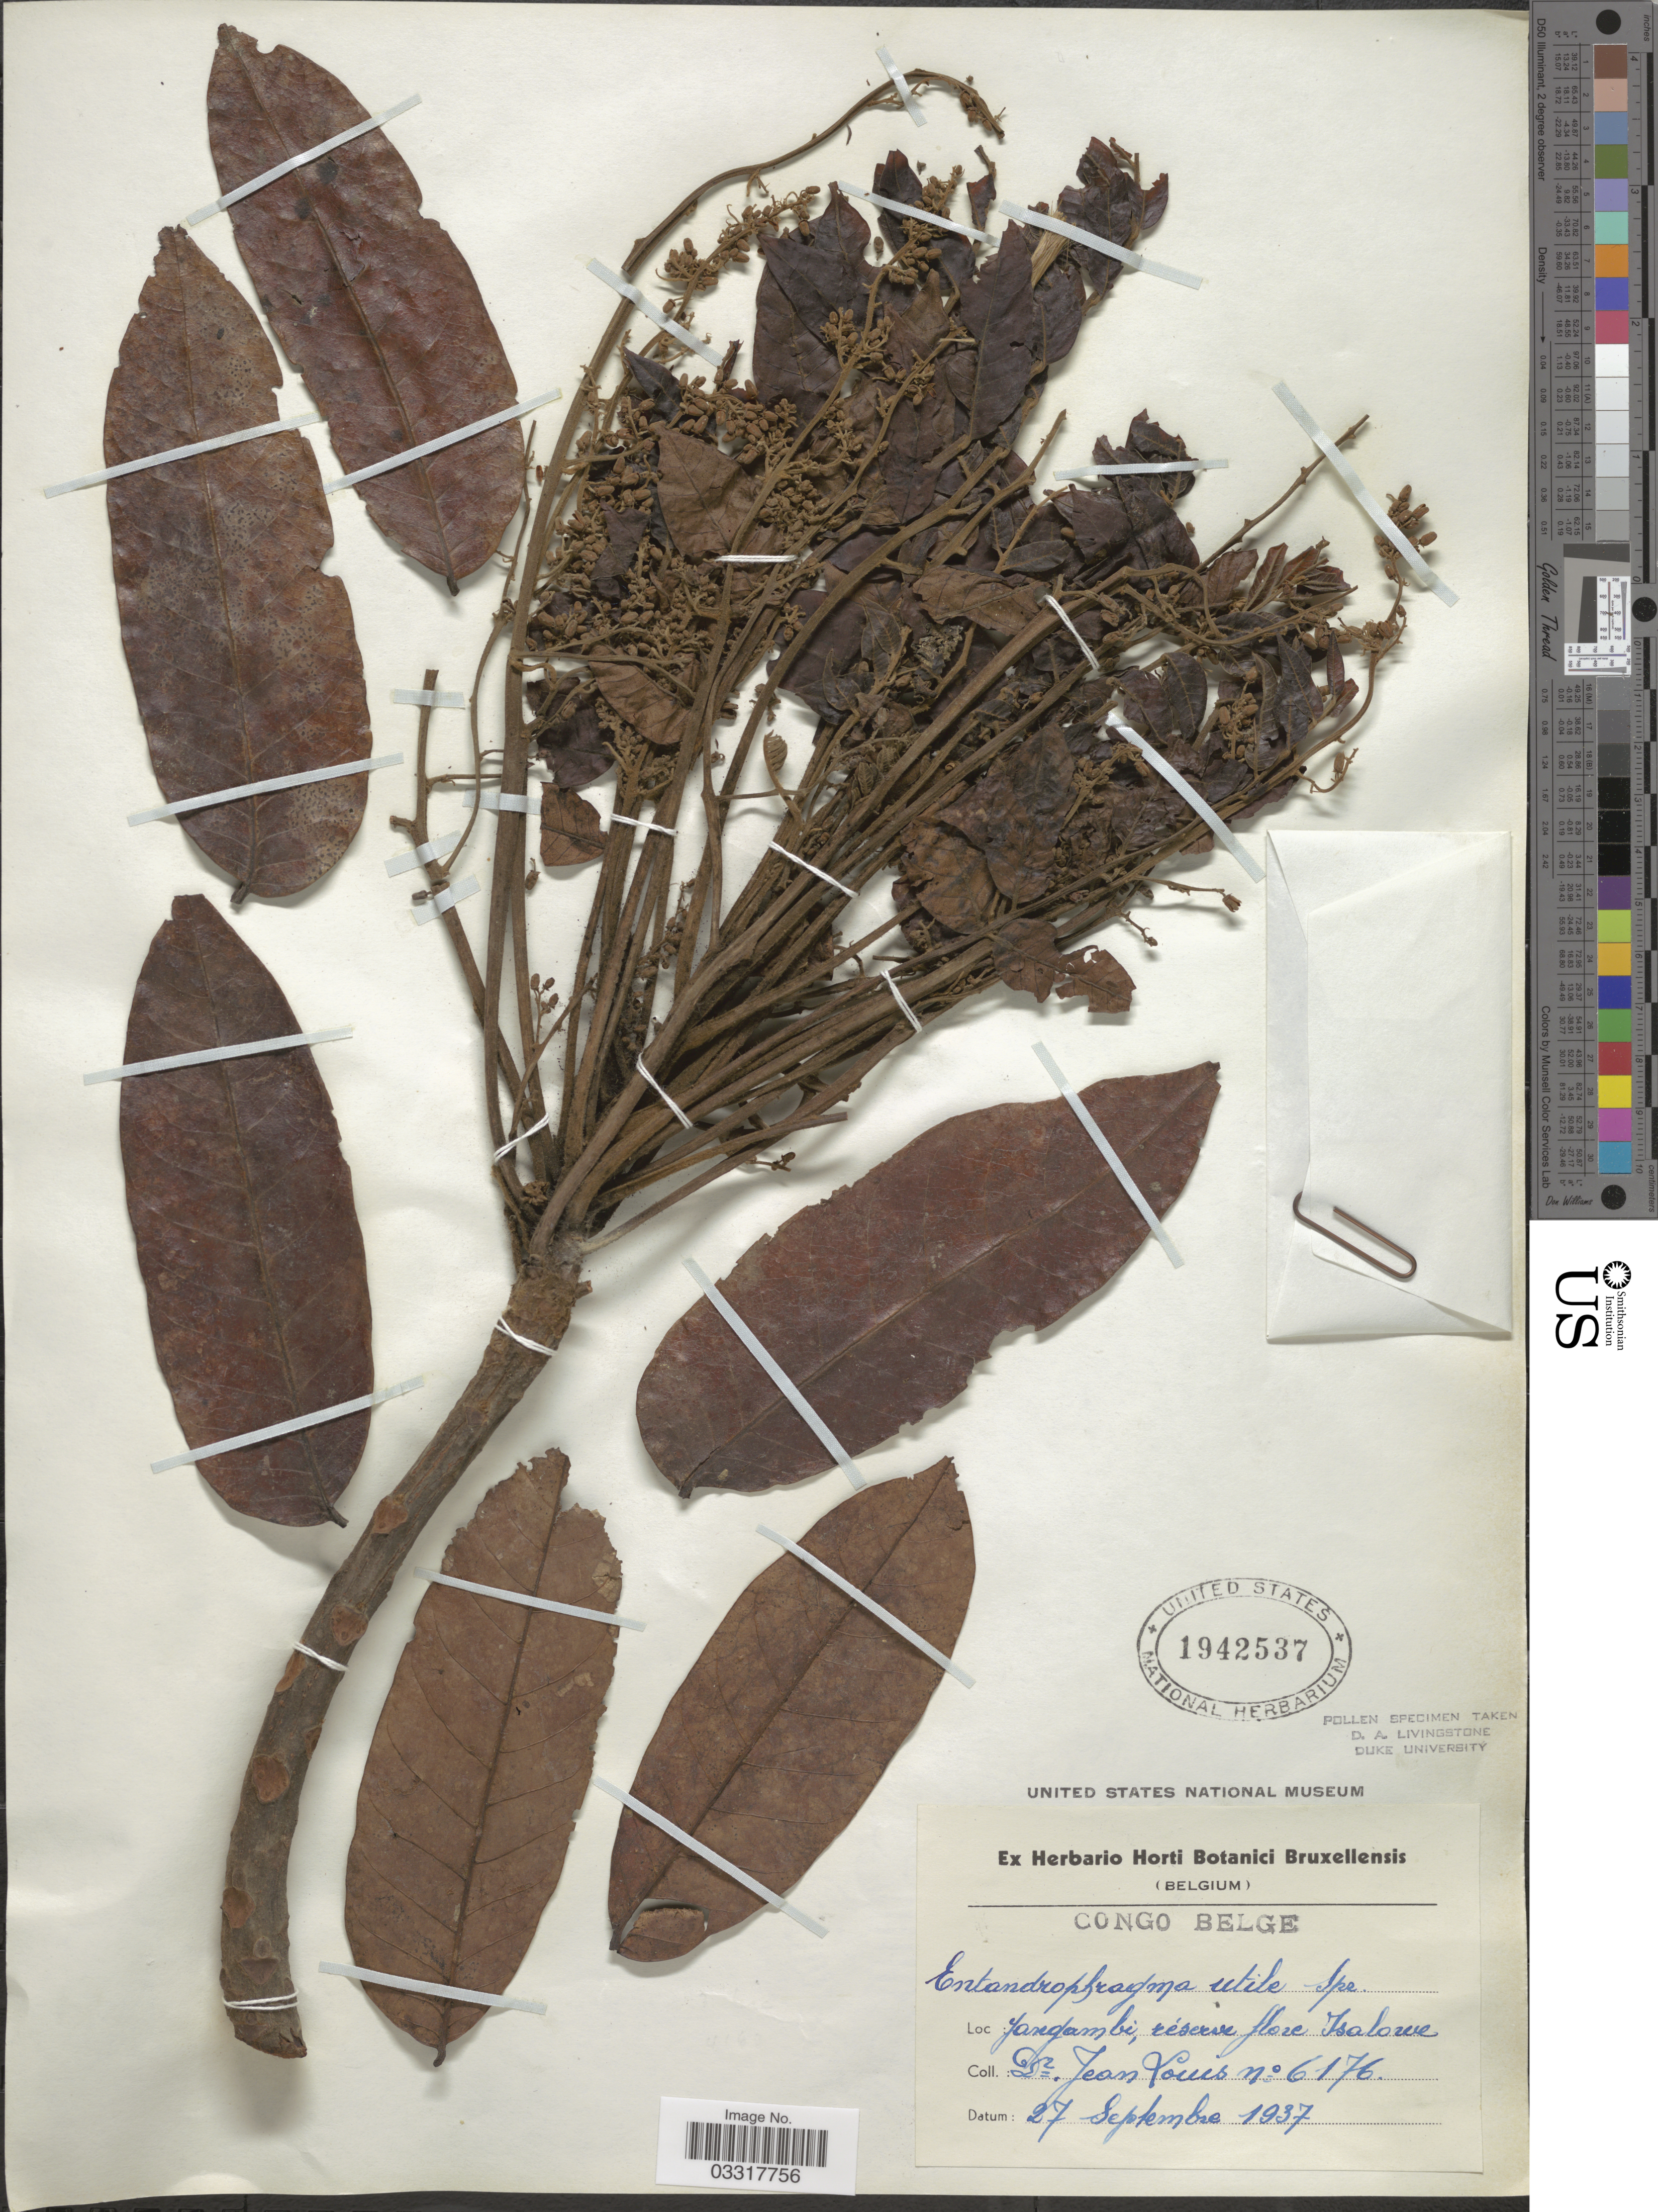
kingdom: Plantae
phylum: Tracheophyta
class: Magnoliopsida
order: Sapindales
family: Meliaceae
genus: Entandrophragma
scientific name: Entandrophragma utile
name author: (Dawe & Sprague) Sprague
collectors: J. Louis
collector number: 6176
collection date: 1937-09-27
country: Congo, Democratic Republic of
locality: Congo Belge, Yangambi, réserve flore Isalowe.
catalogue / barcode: US 1942537